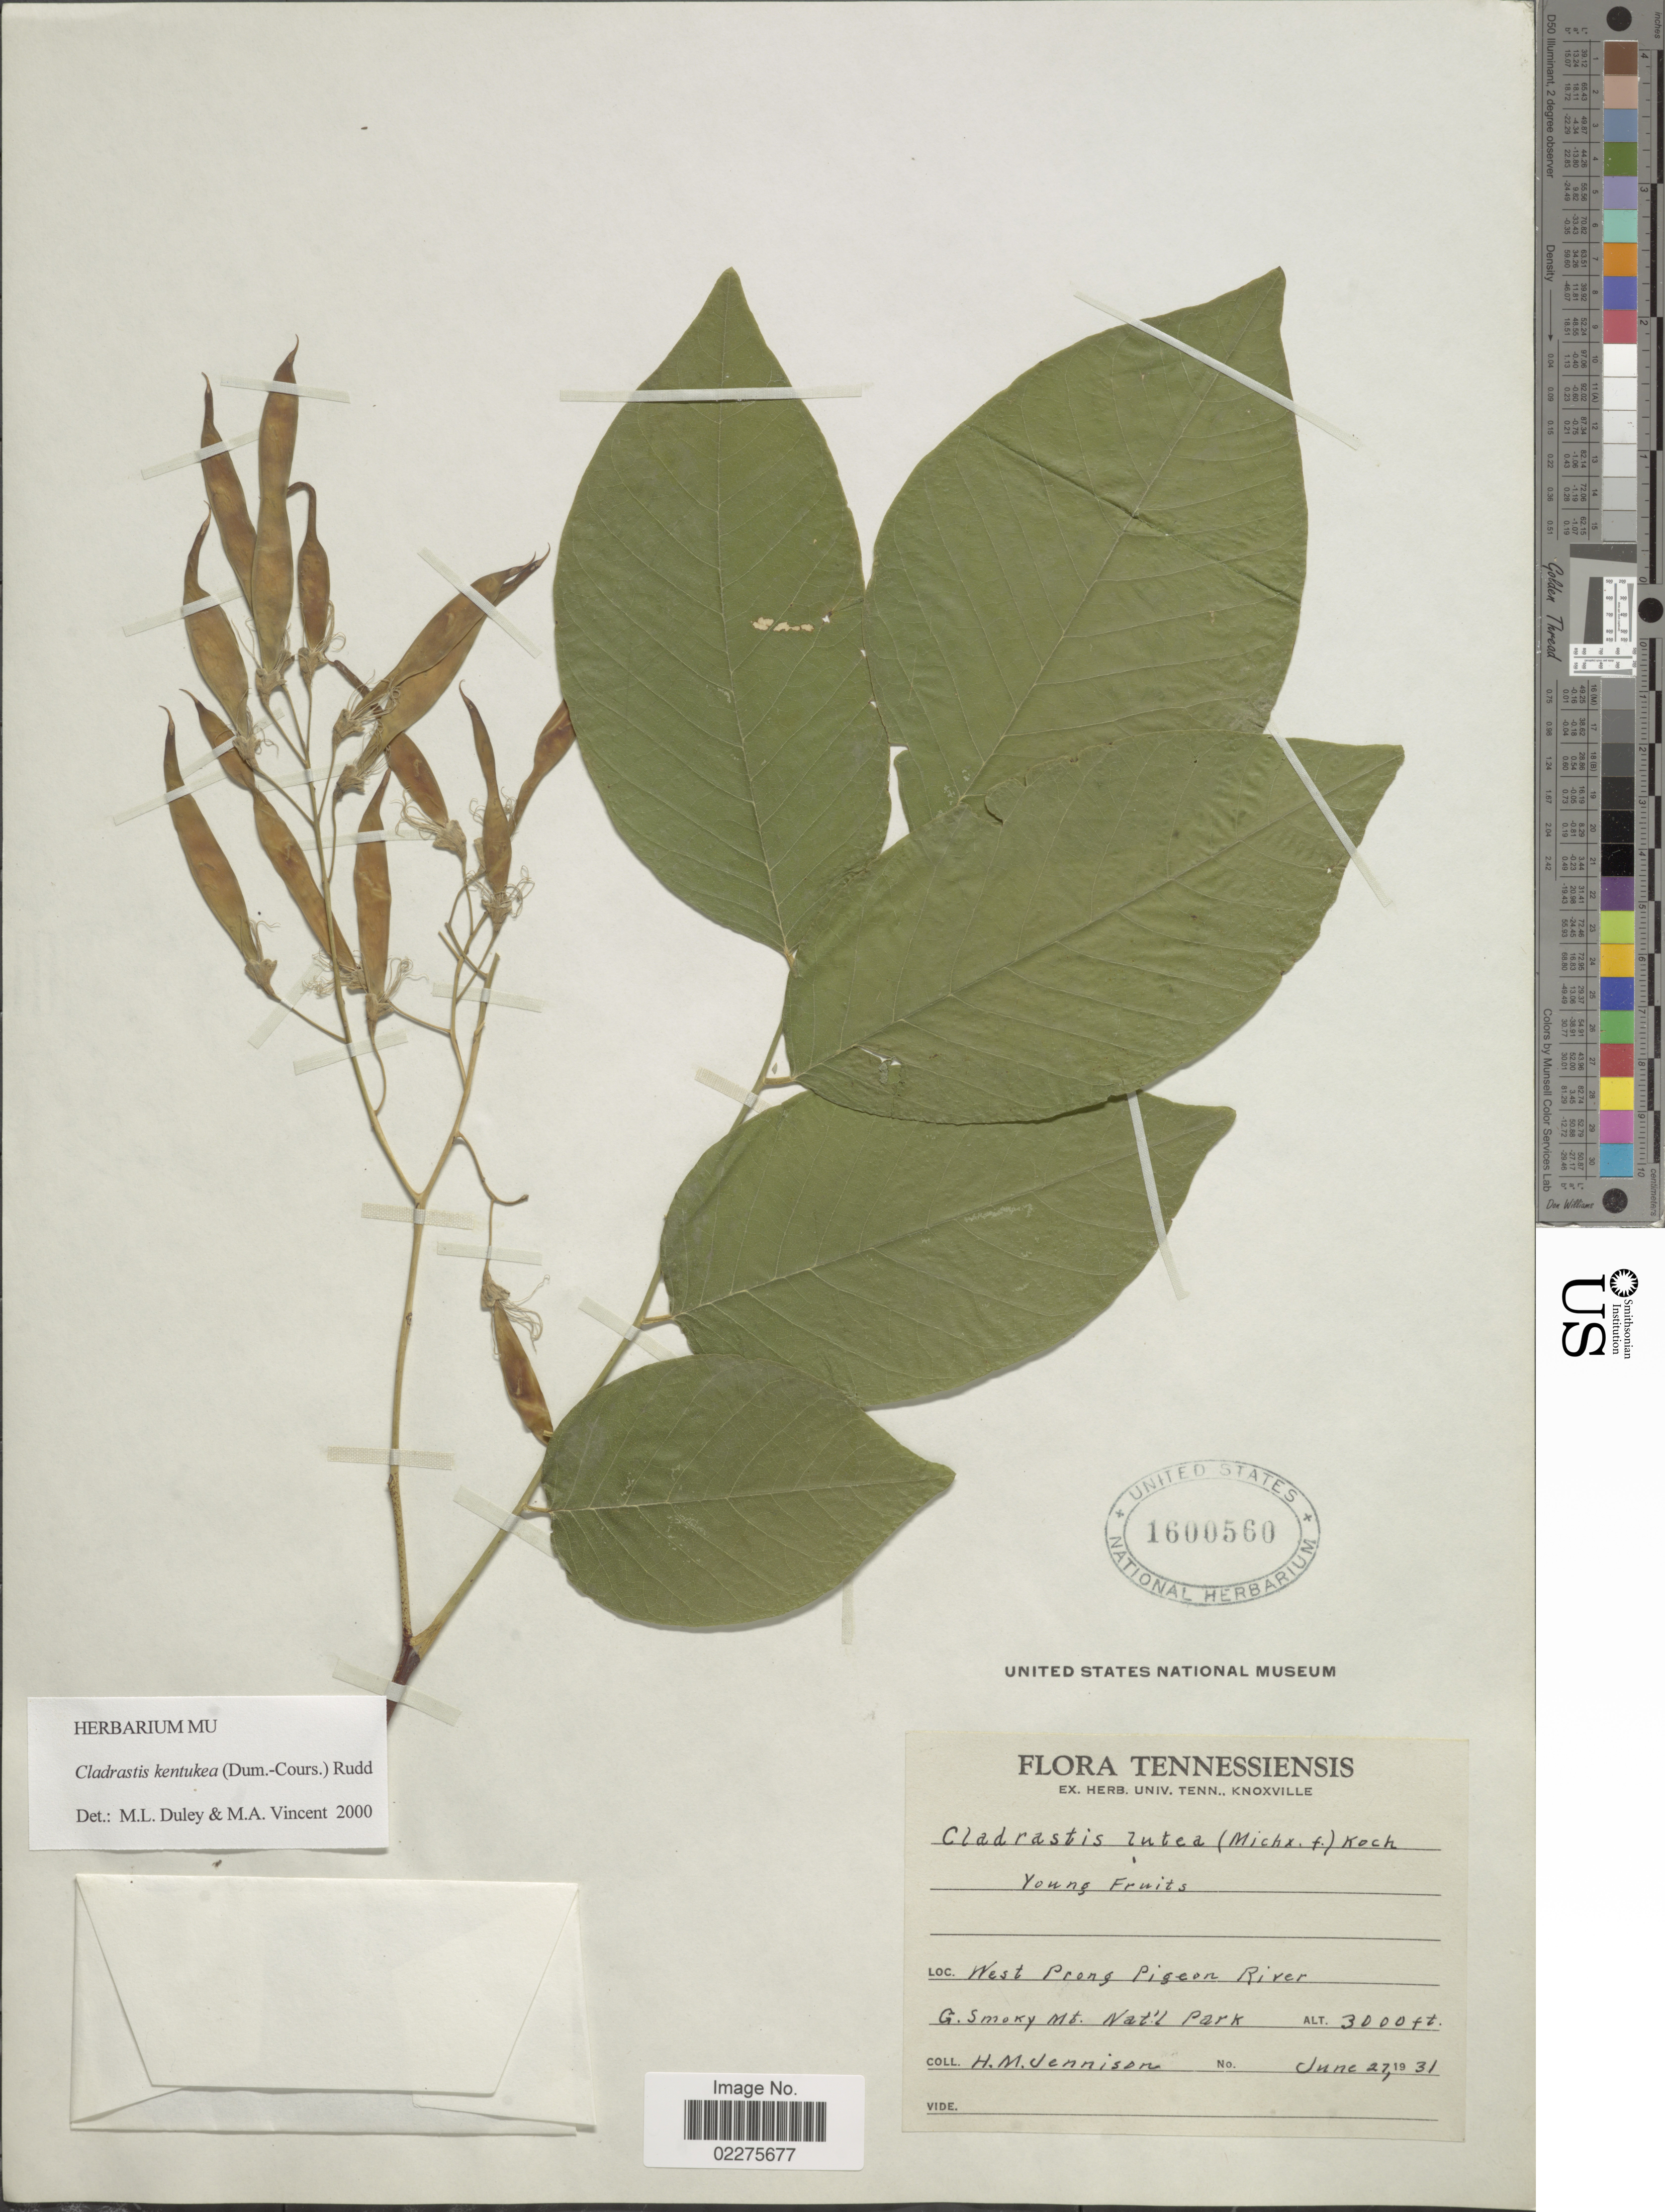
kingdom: Plantae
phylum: Tracheophyta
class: Magnoliopsida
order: Fabales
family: Fabaceae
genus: Cladrastis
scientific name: Cladrastis kentukea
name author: (Dum. Cours.) Rudd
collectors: H. Jennison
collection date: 1931-06-27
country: United States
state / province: Tennessee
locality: West Prong Pigeon River G. Smoky Mt. Nat'l Park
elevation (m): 914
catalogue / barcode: US 1600560